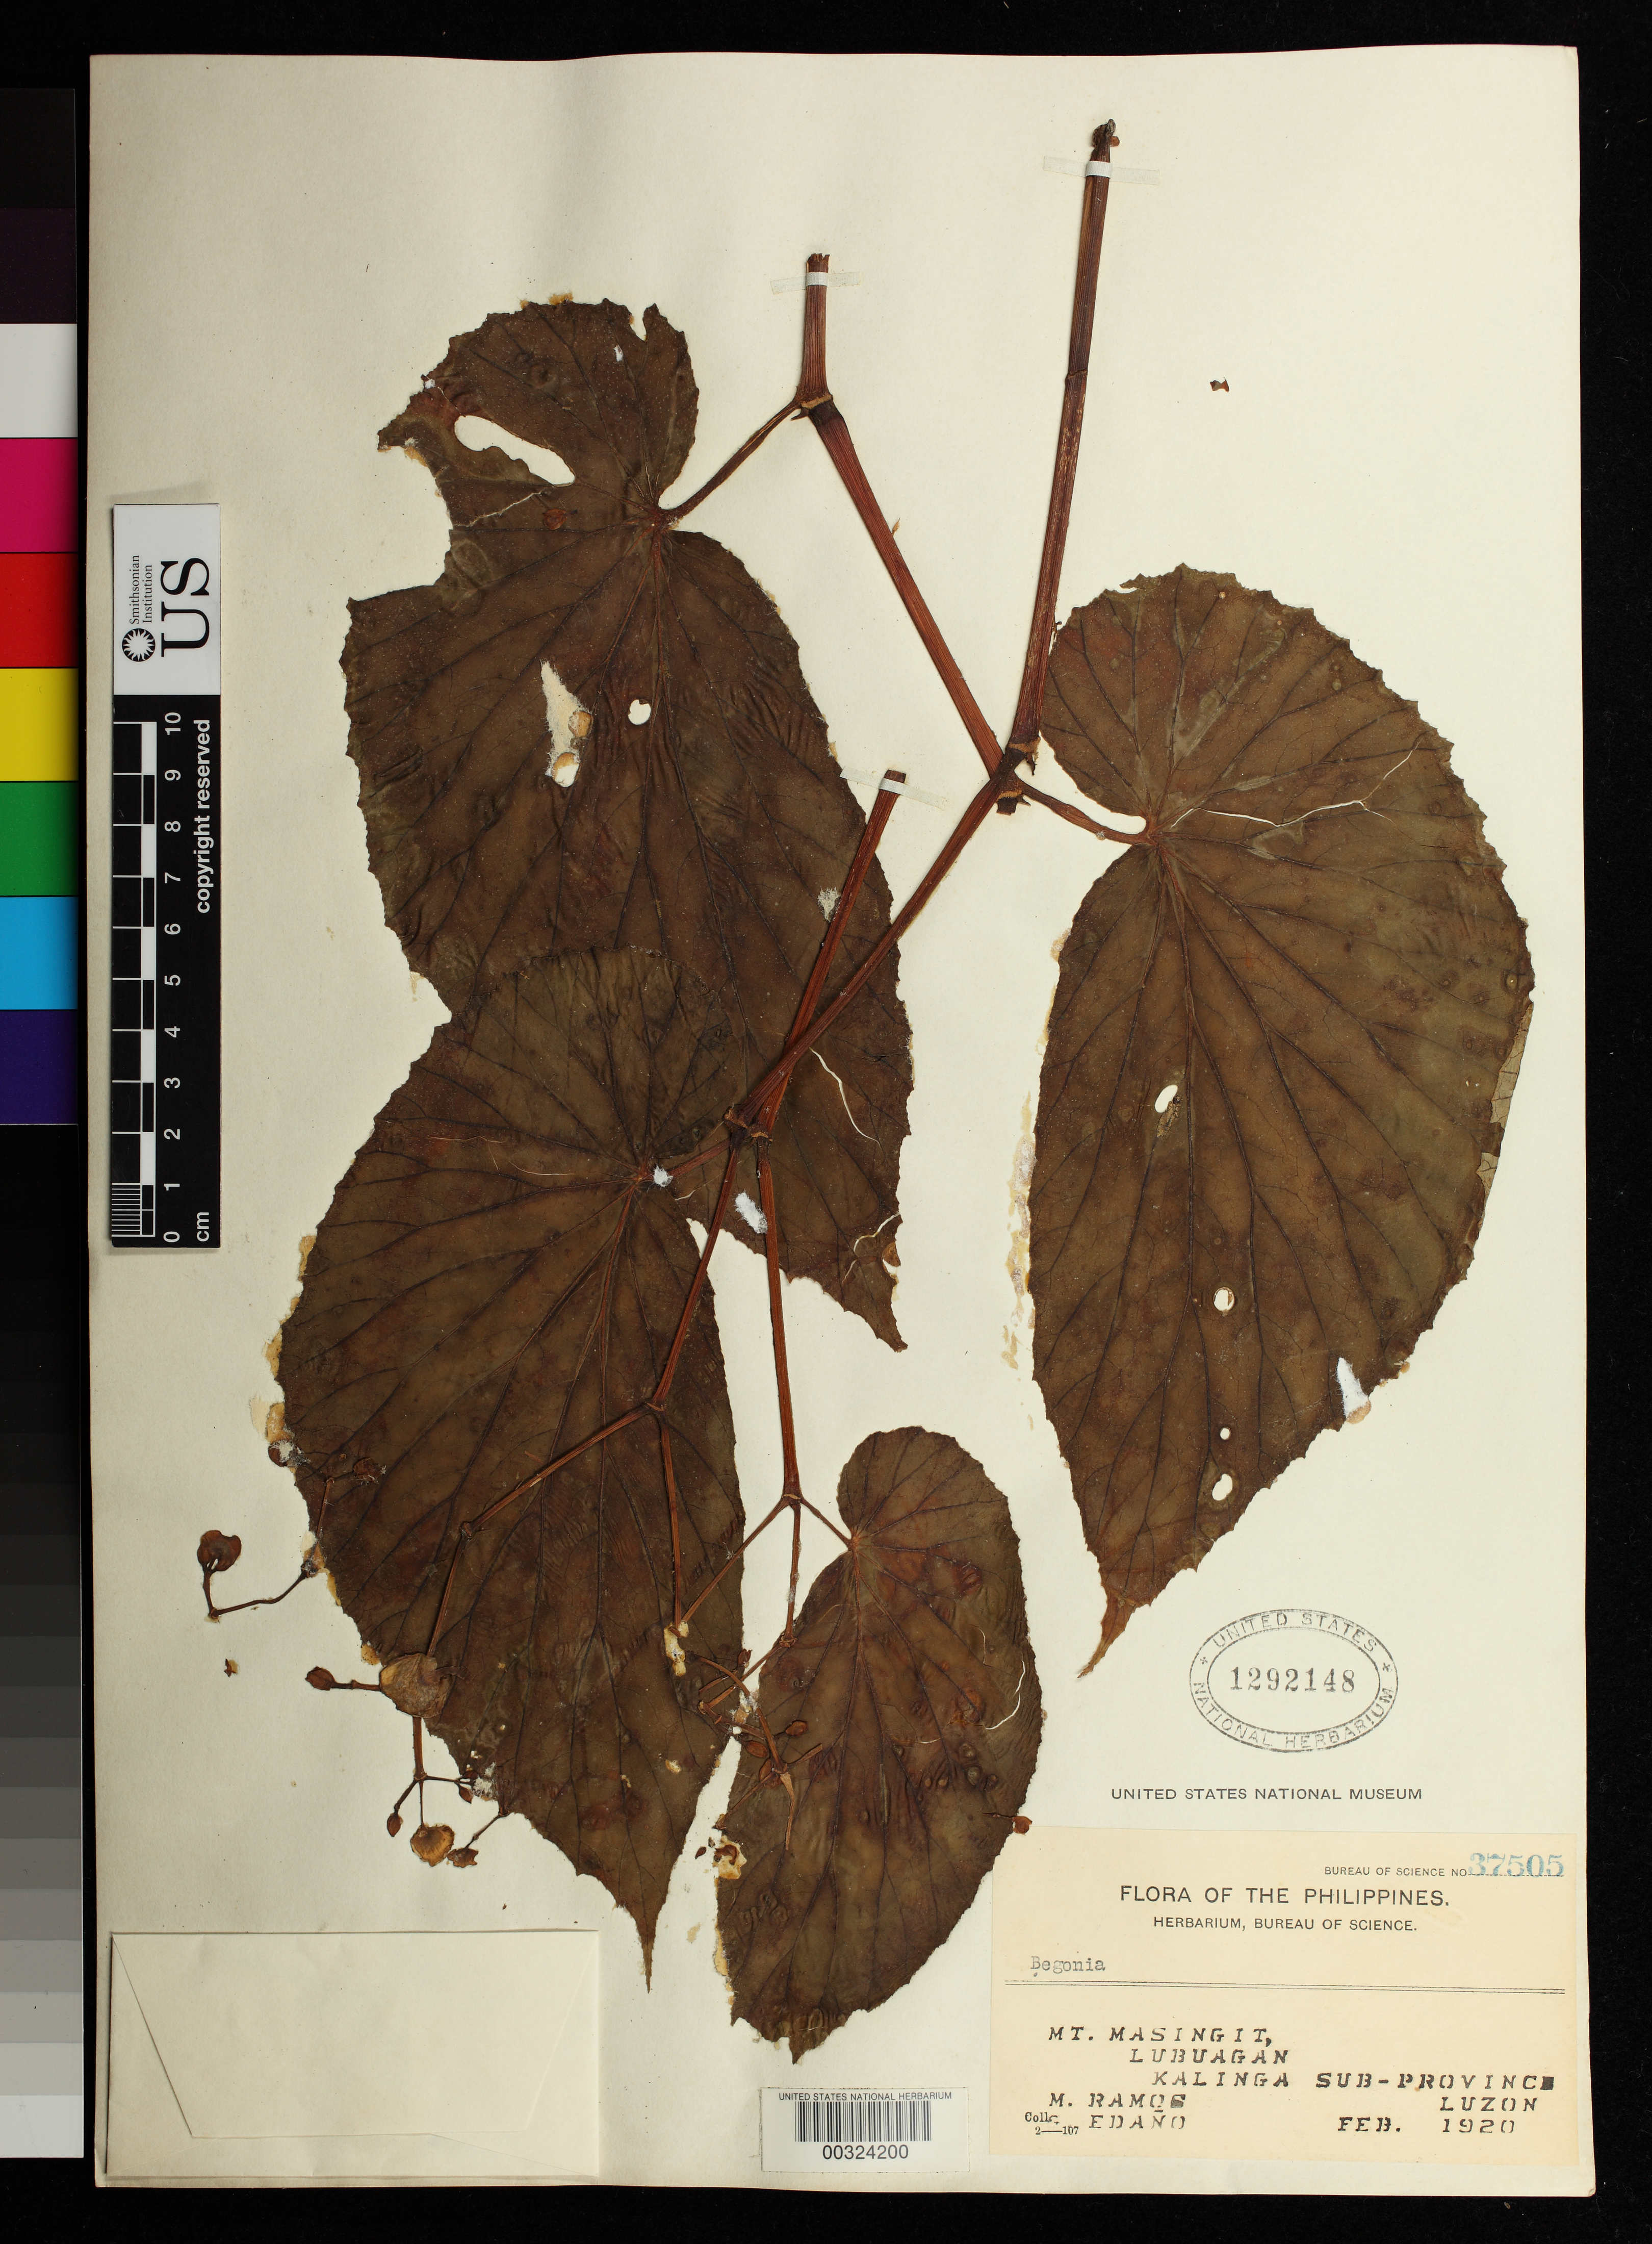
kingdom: Plantae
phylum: Tracheophyta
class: Magnoliopsida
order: Cucurbitales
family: Begoniaceae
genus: Begonia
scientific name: Begonia sp.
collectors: M. Ramos & G. E. Edaño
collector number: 37505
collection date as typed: Feb 1920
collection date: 1920-02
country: Philippines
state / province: Cordillera (Administrative Region)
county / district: Apayao / Kalinga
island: Luzon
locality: Mt. masingit, lubuagan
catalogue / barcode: US 1292148